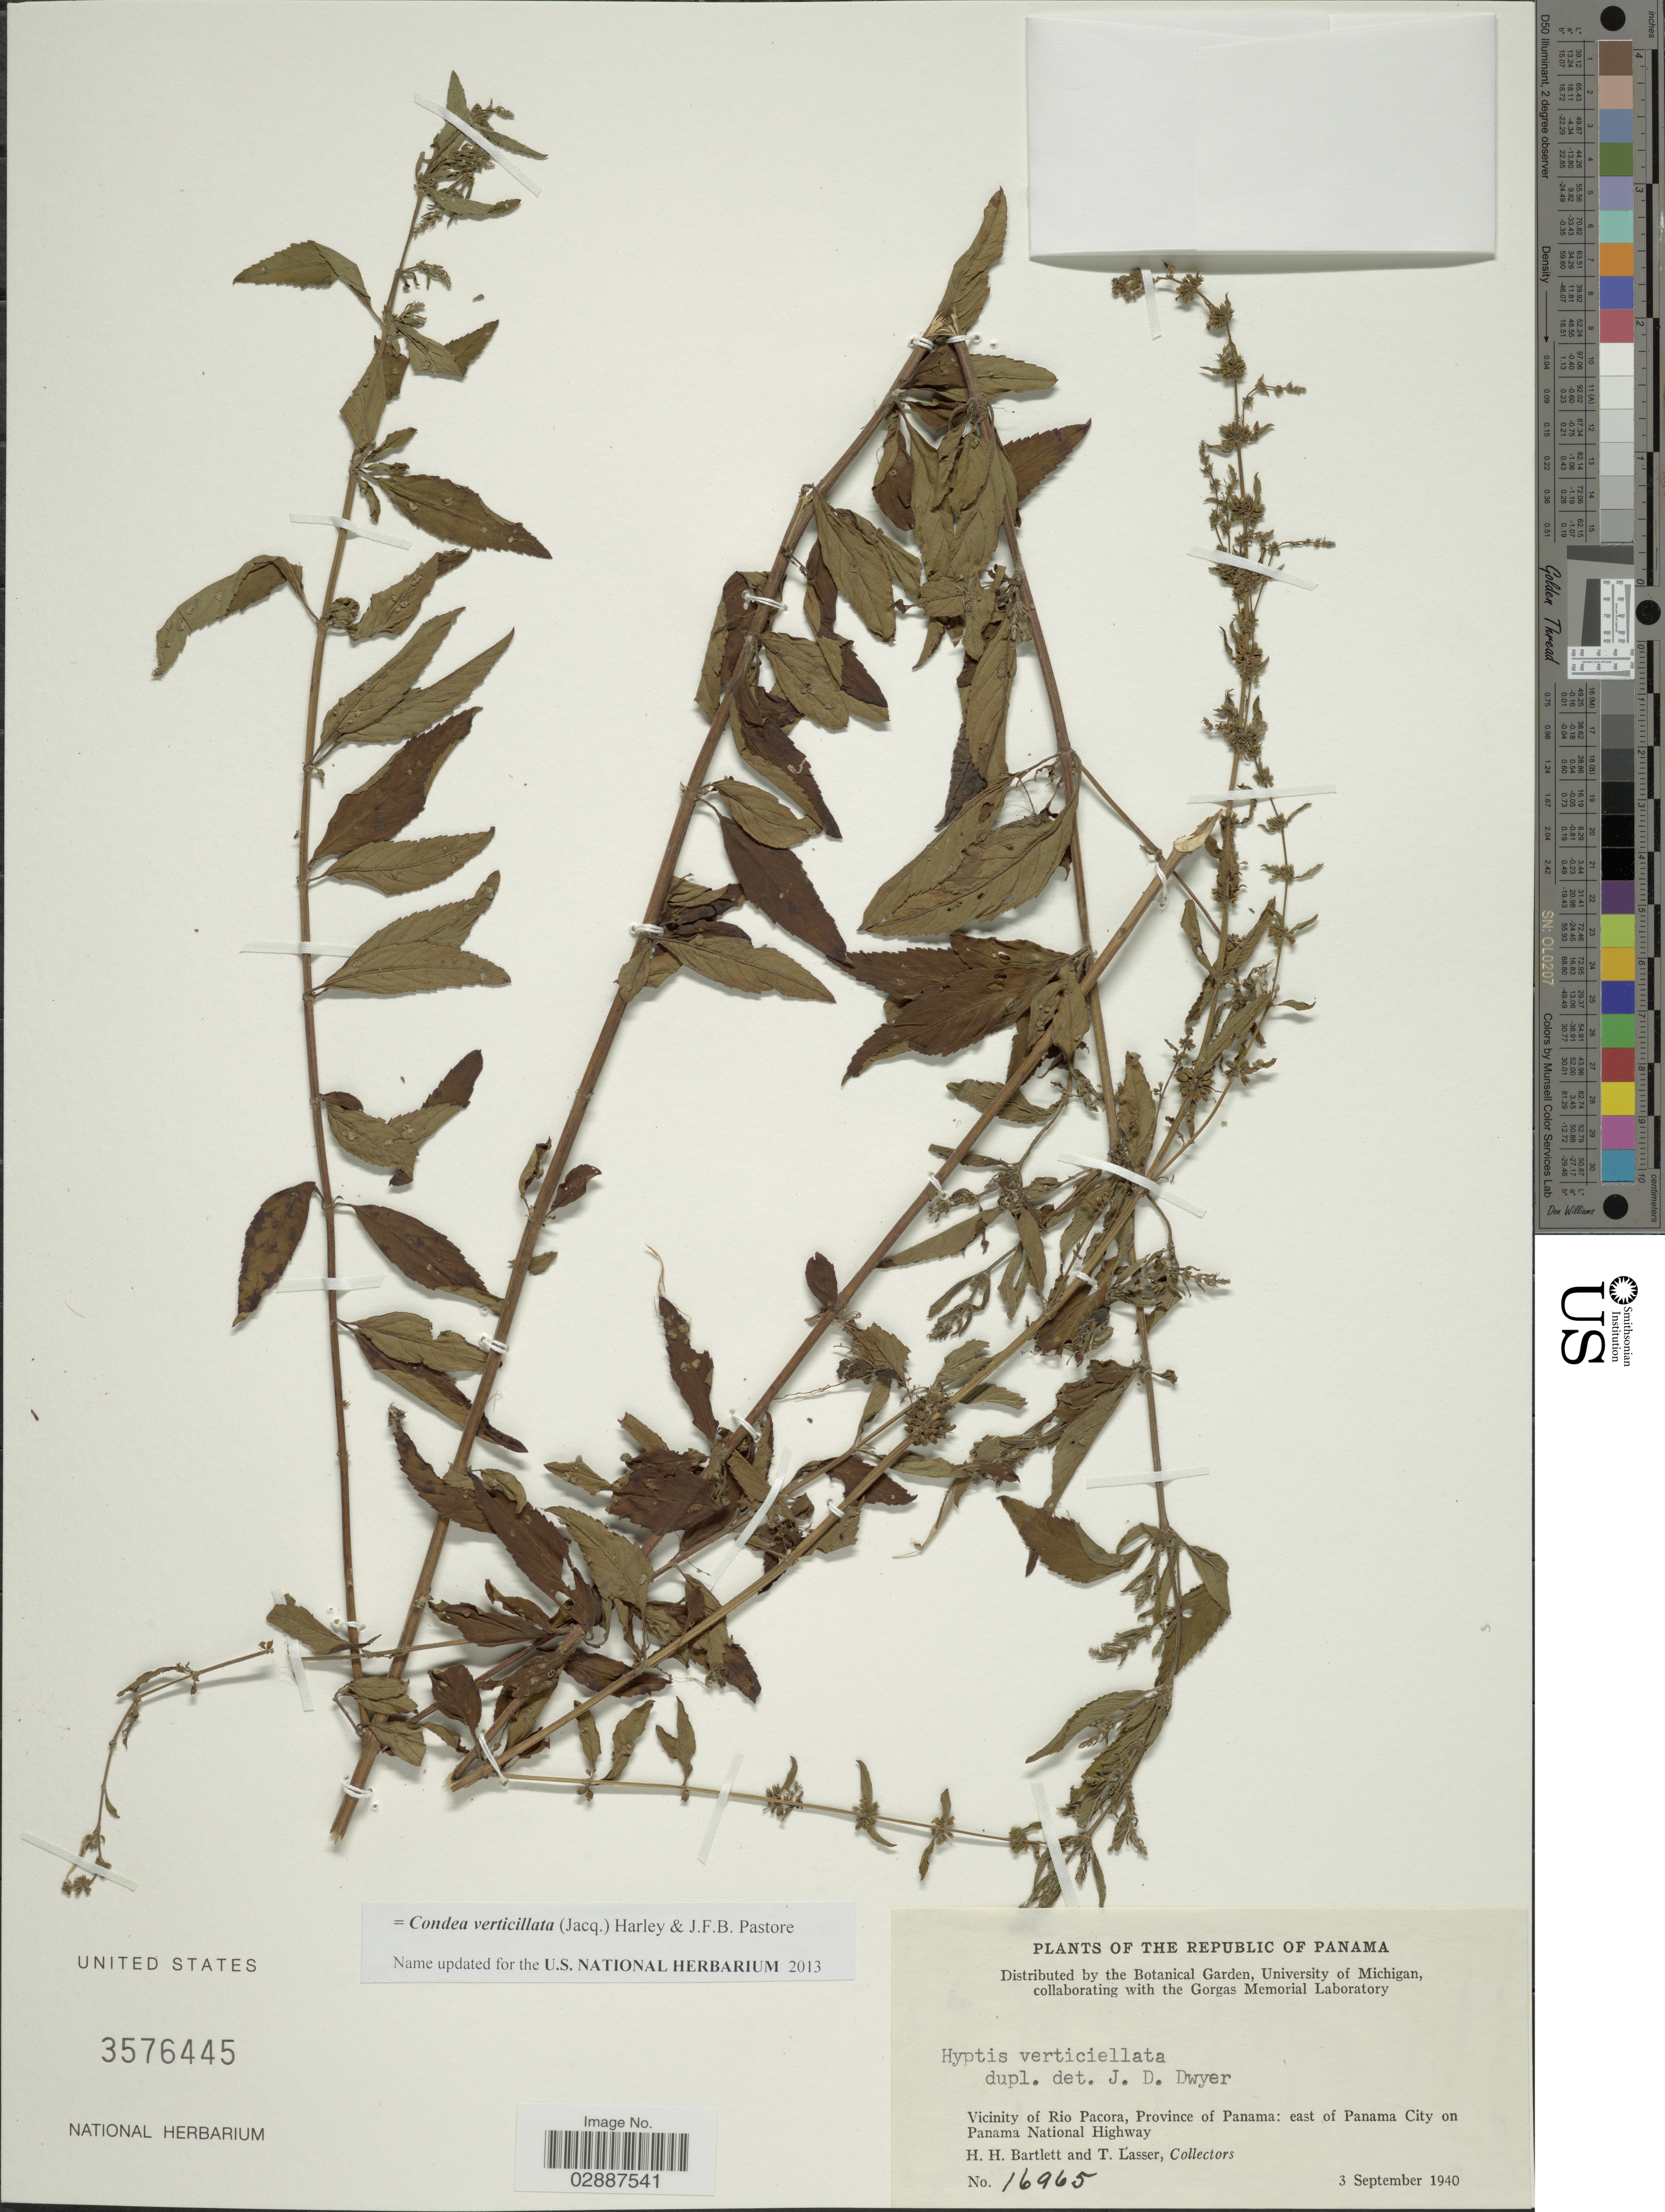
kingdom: Plantae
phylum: Tracheophyta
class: Magnoliopsida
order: Lamiales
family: Lamiaceae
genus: Condea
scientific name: Condea verticillata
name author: (Jacq.) Harley & J.F.B. Pastore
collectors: H. H. Bartlett & T. Lasser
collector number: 16965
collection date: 1940-09-03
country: Panama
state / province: Panamá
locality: Vicinity of Rio Pacora, Province of Panama: east of Panama City on Panama National Highway.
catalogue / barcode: US 3576445